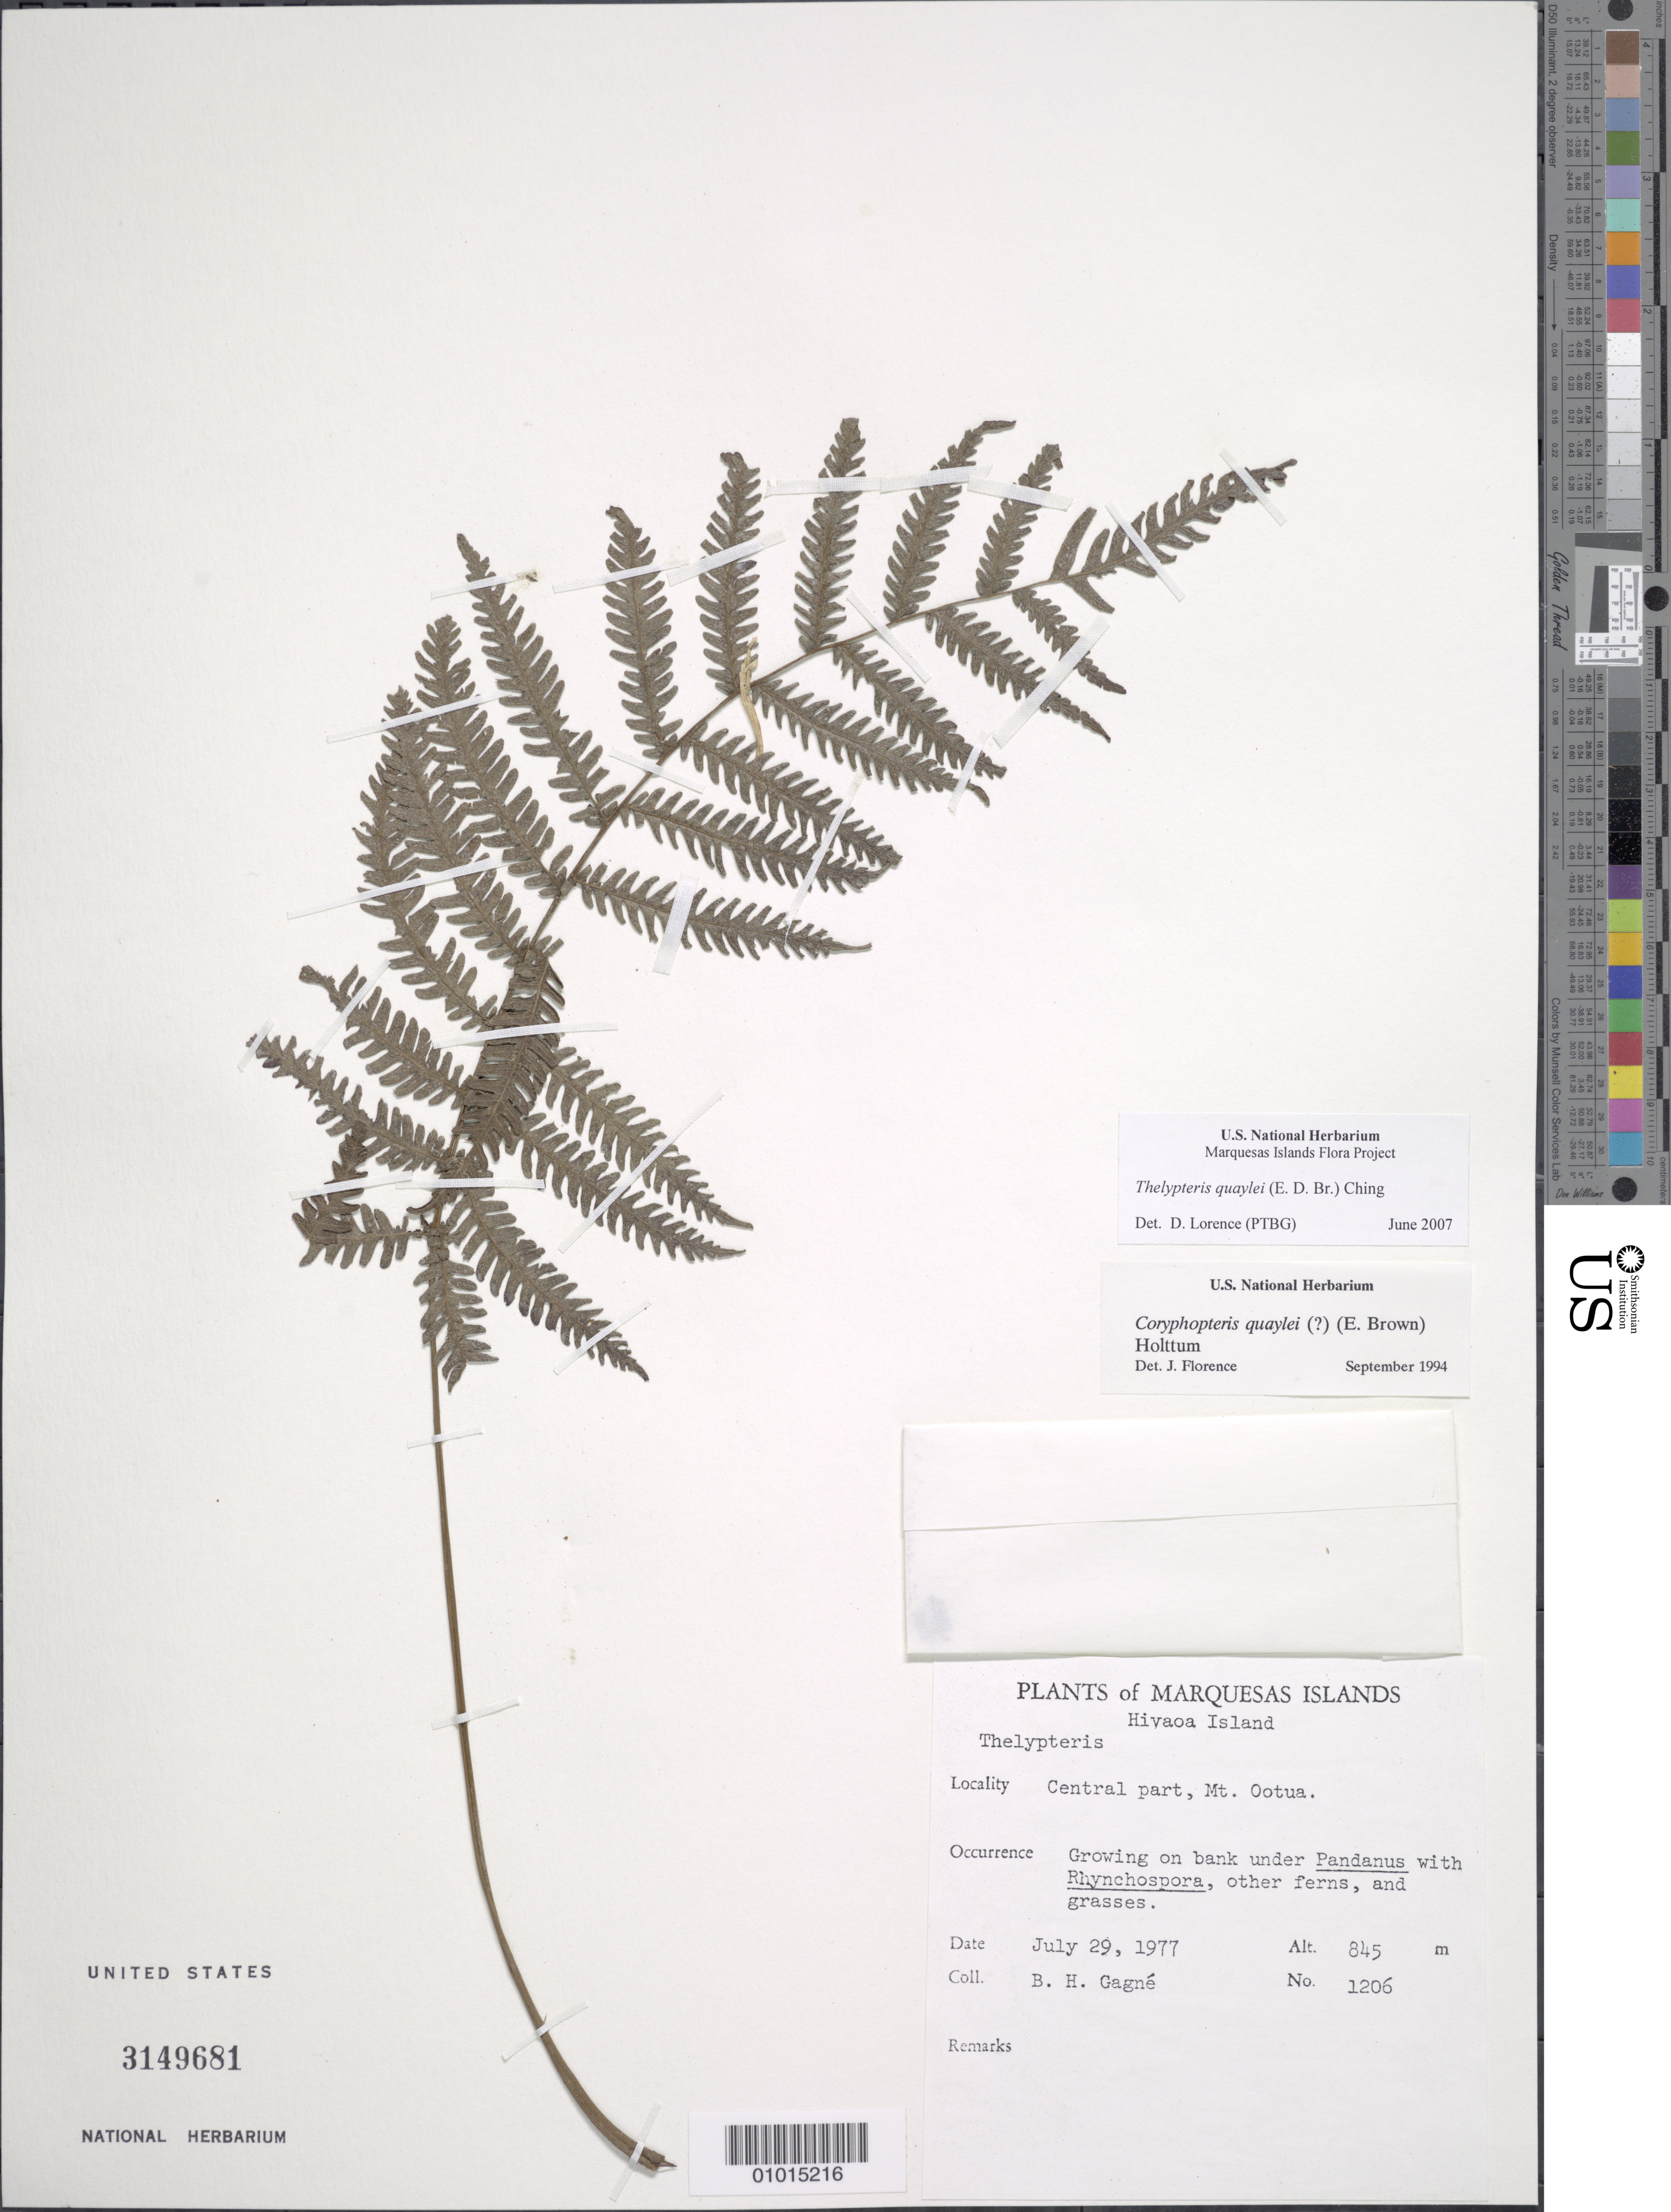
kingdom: Plantae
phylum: Tracheophyta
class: Polypodiopsida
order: Polypodiales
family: Thelypteridaceae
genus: Coryphopteris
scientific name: Coryphopteris quaylei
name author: (E.D. Br.) Holttum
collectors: B. H. Gagné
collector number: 1206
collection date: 1977-07-29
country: French Polynesia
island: Hiva Oa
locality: Central part, Mt. Ootua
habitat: Growing on bank under Pandanus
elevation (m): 845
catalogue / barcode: US 3149681